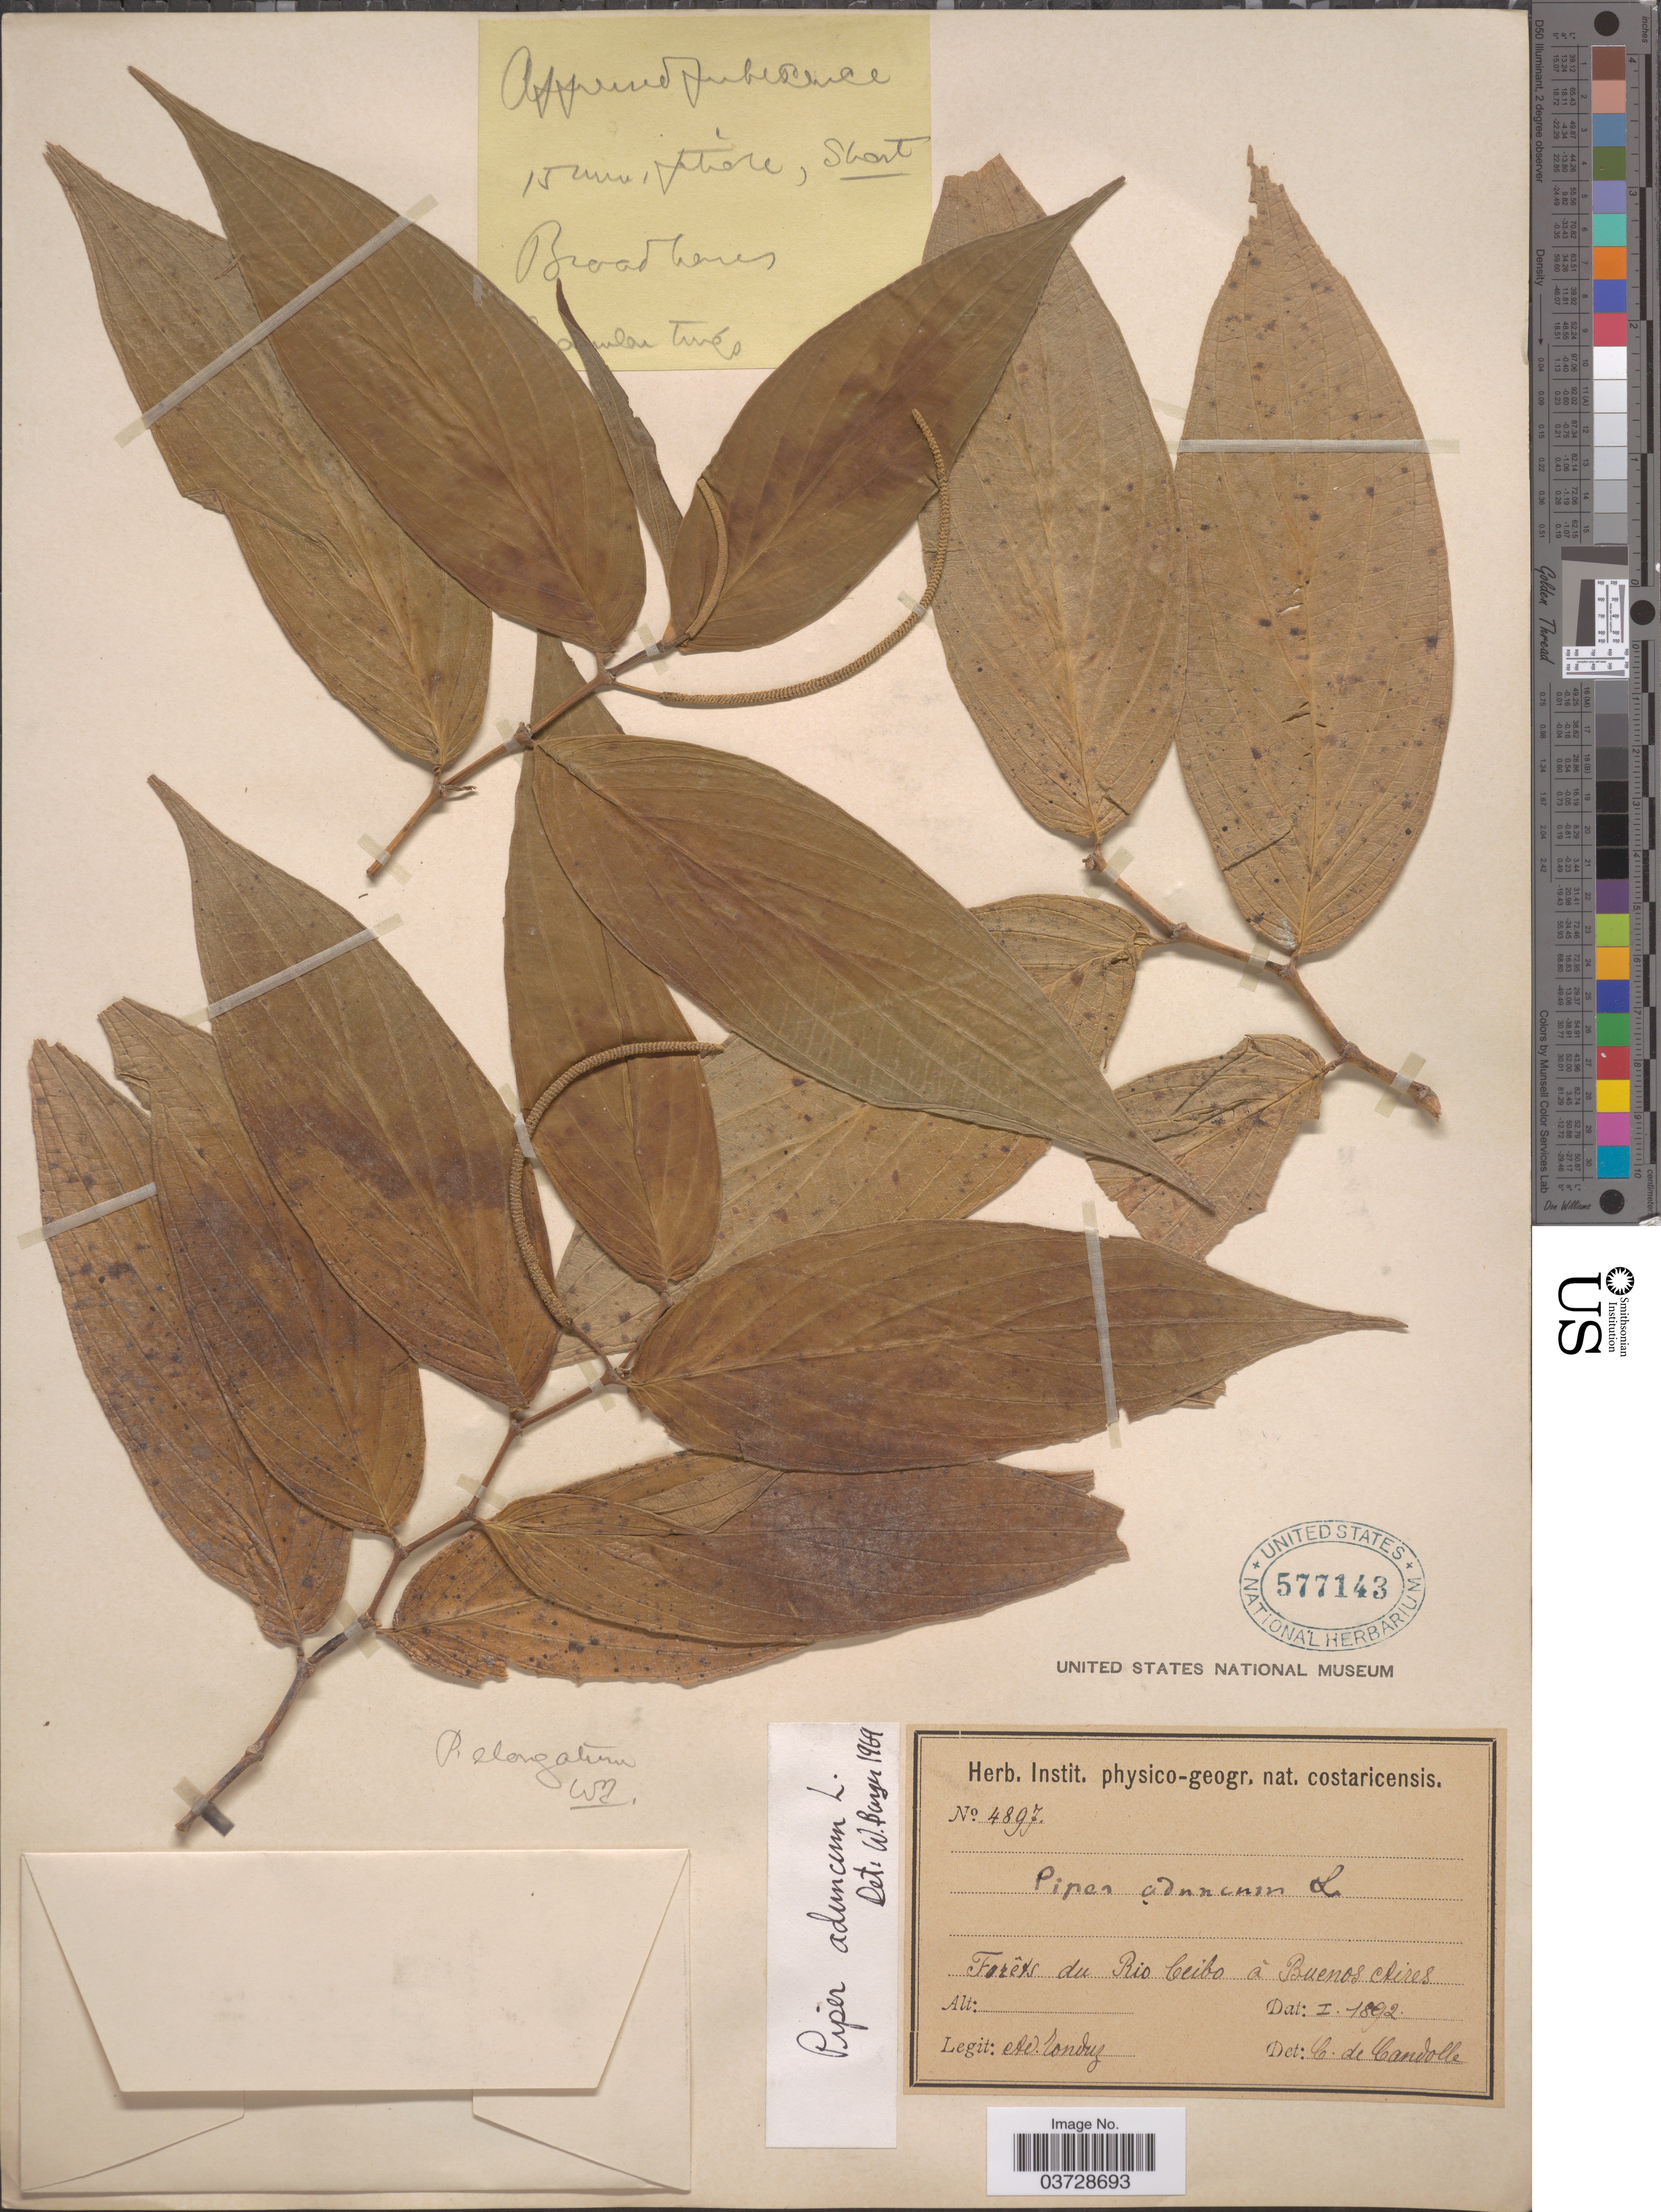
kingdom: Plantae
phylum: Tracheophyta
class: Magnoliopsida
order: Piperales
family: Piperaceae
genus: Piper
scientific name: Piper aduncum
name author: L.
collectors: A. Tonduz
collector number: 4897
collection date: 1892-01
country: Costa Rica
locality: Forêts du Rio Ceibo à Buenos Aires.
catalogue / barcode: US 577143